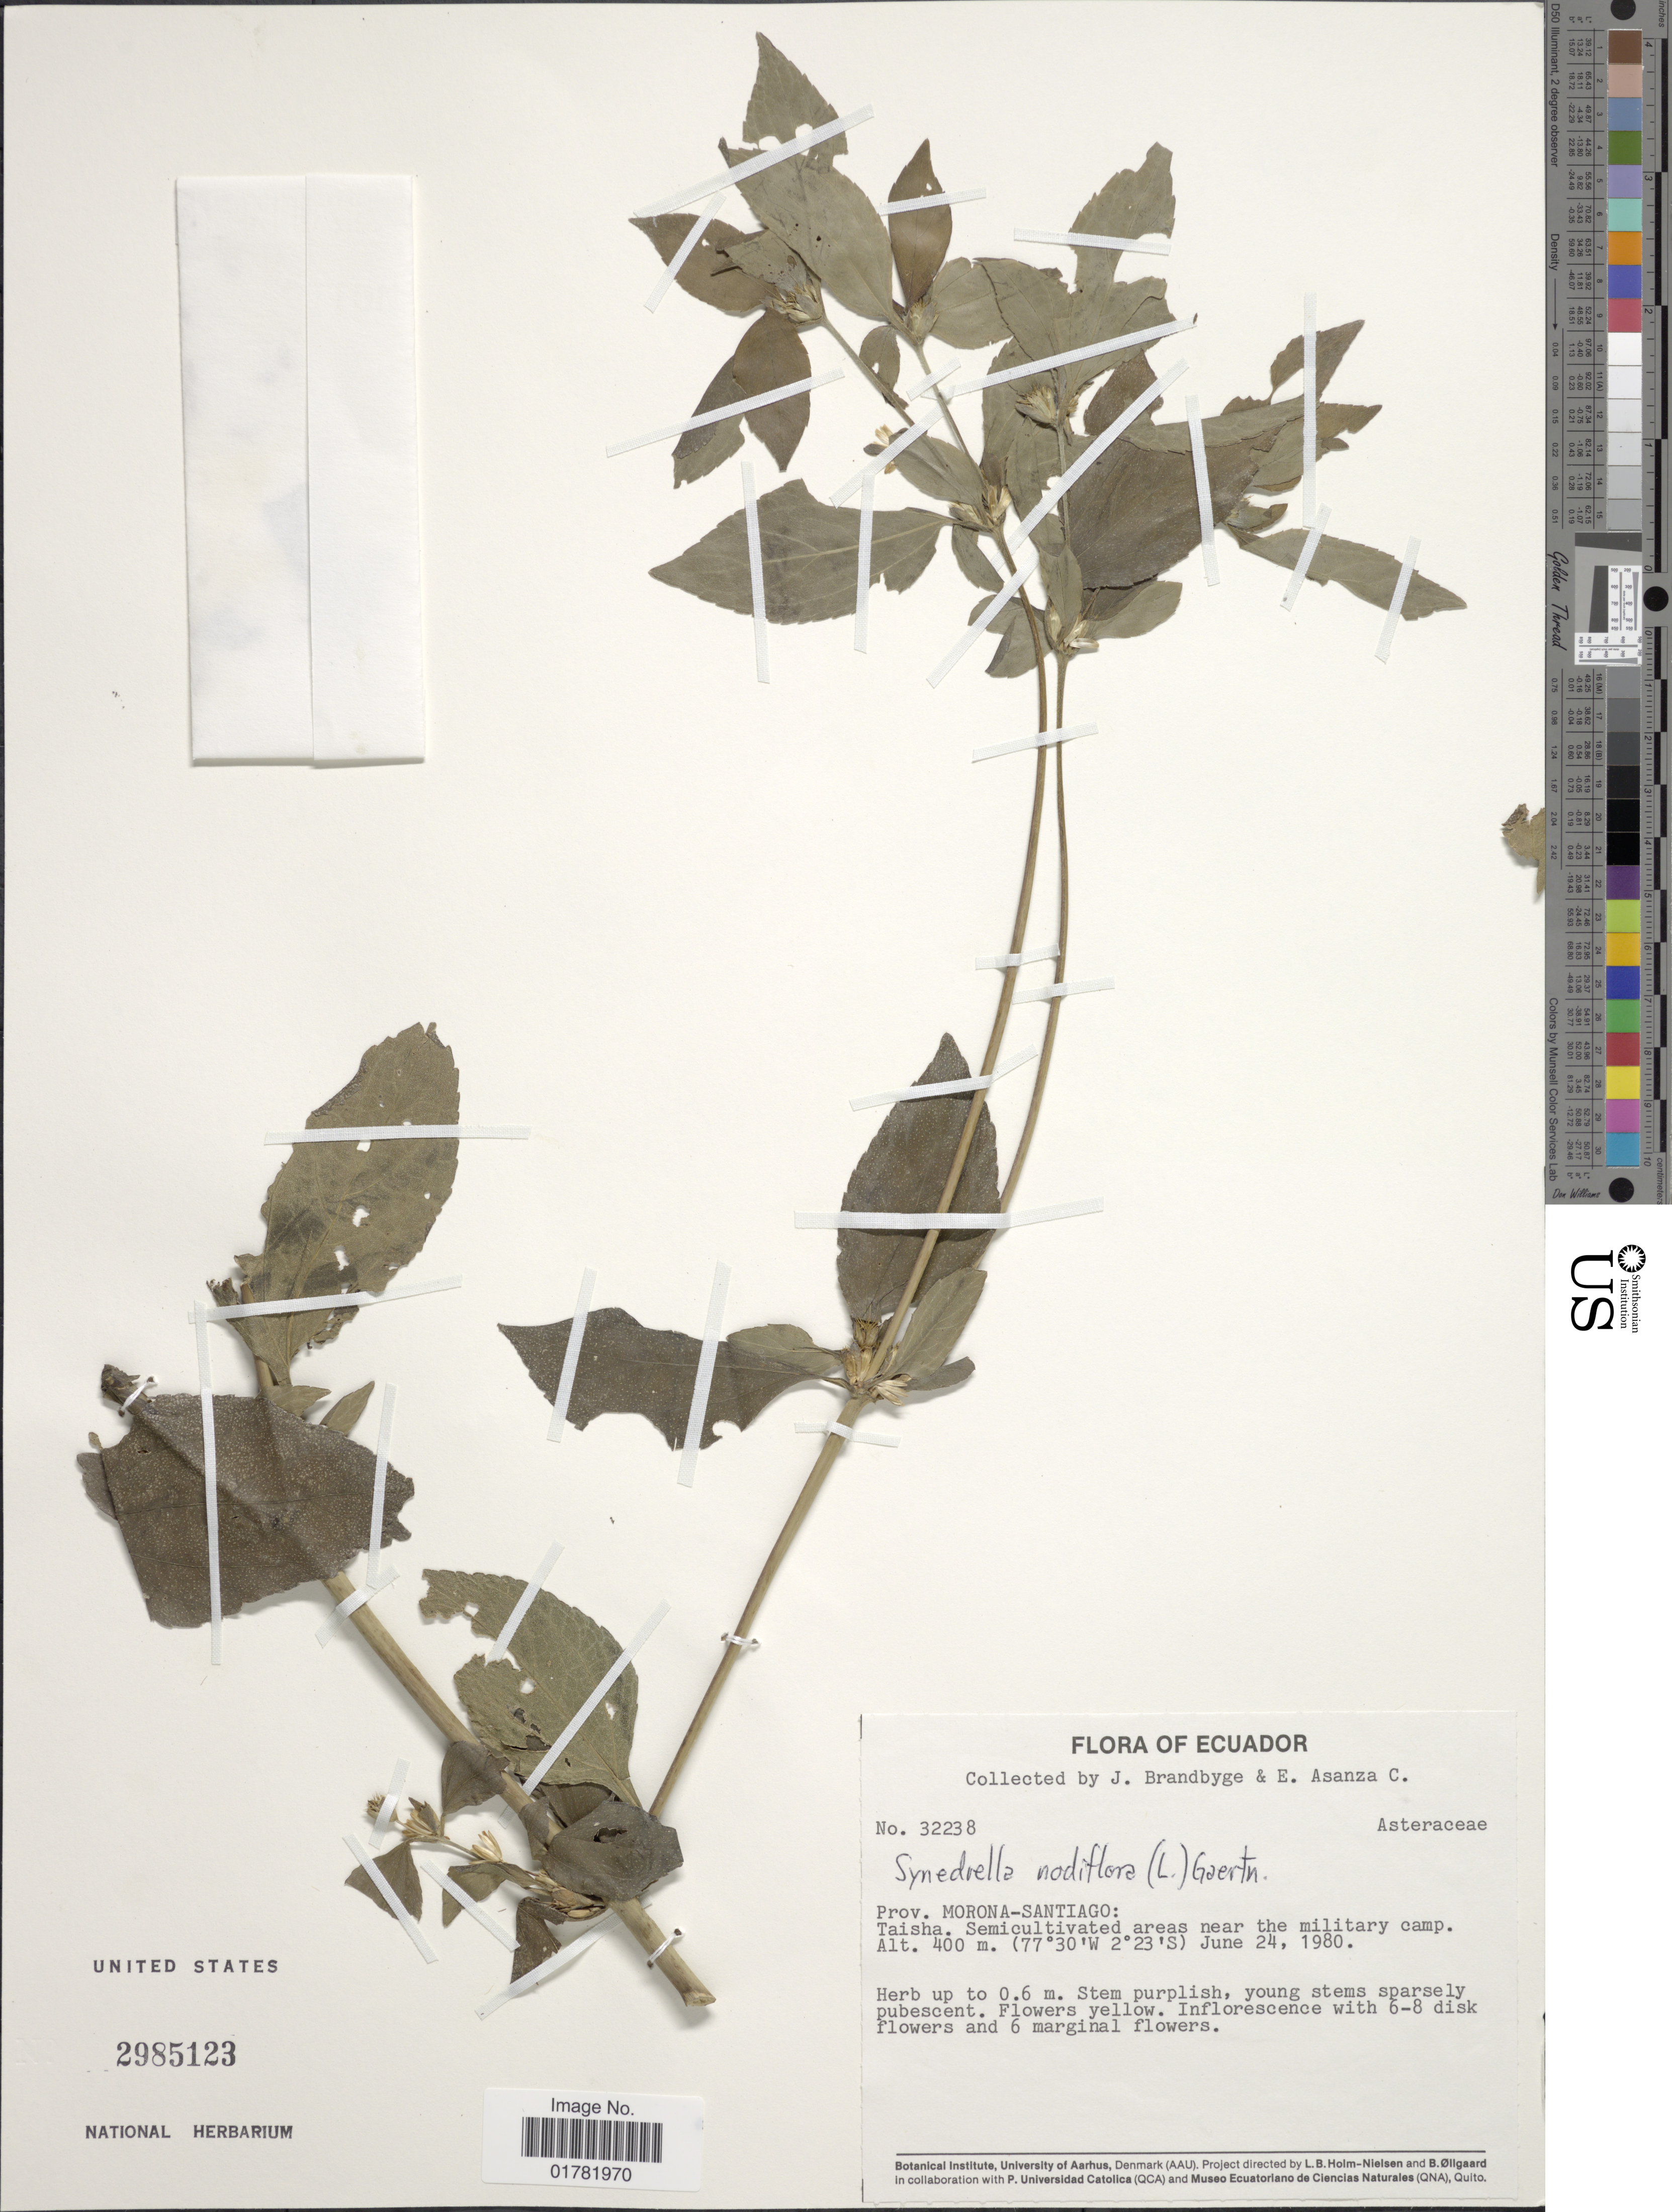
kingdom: Plantae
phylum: Tracheophyta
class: Magnoliopsida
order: Asterales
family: Asteraceae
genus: Synedrella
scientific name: Synedrella nodiflora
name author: (L.) Gaertn.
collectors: J. Brandbyge & E. Asanza C.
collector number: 32238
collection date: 1980-06-24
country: Ecuador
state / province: Morona-Santiago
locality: Taisha. Semicultivated areas near the military camp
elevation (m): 400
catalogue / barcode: US 2985123